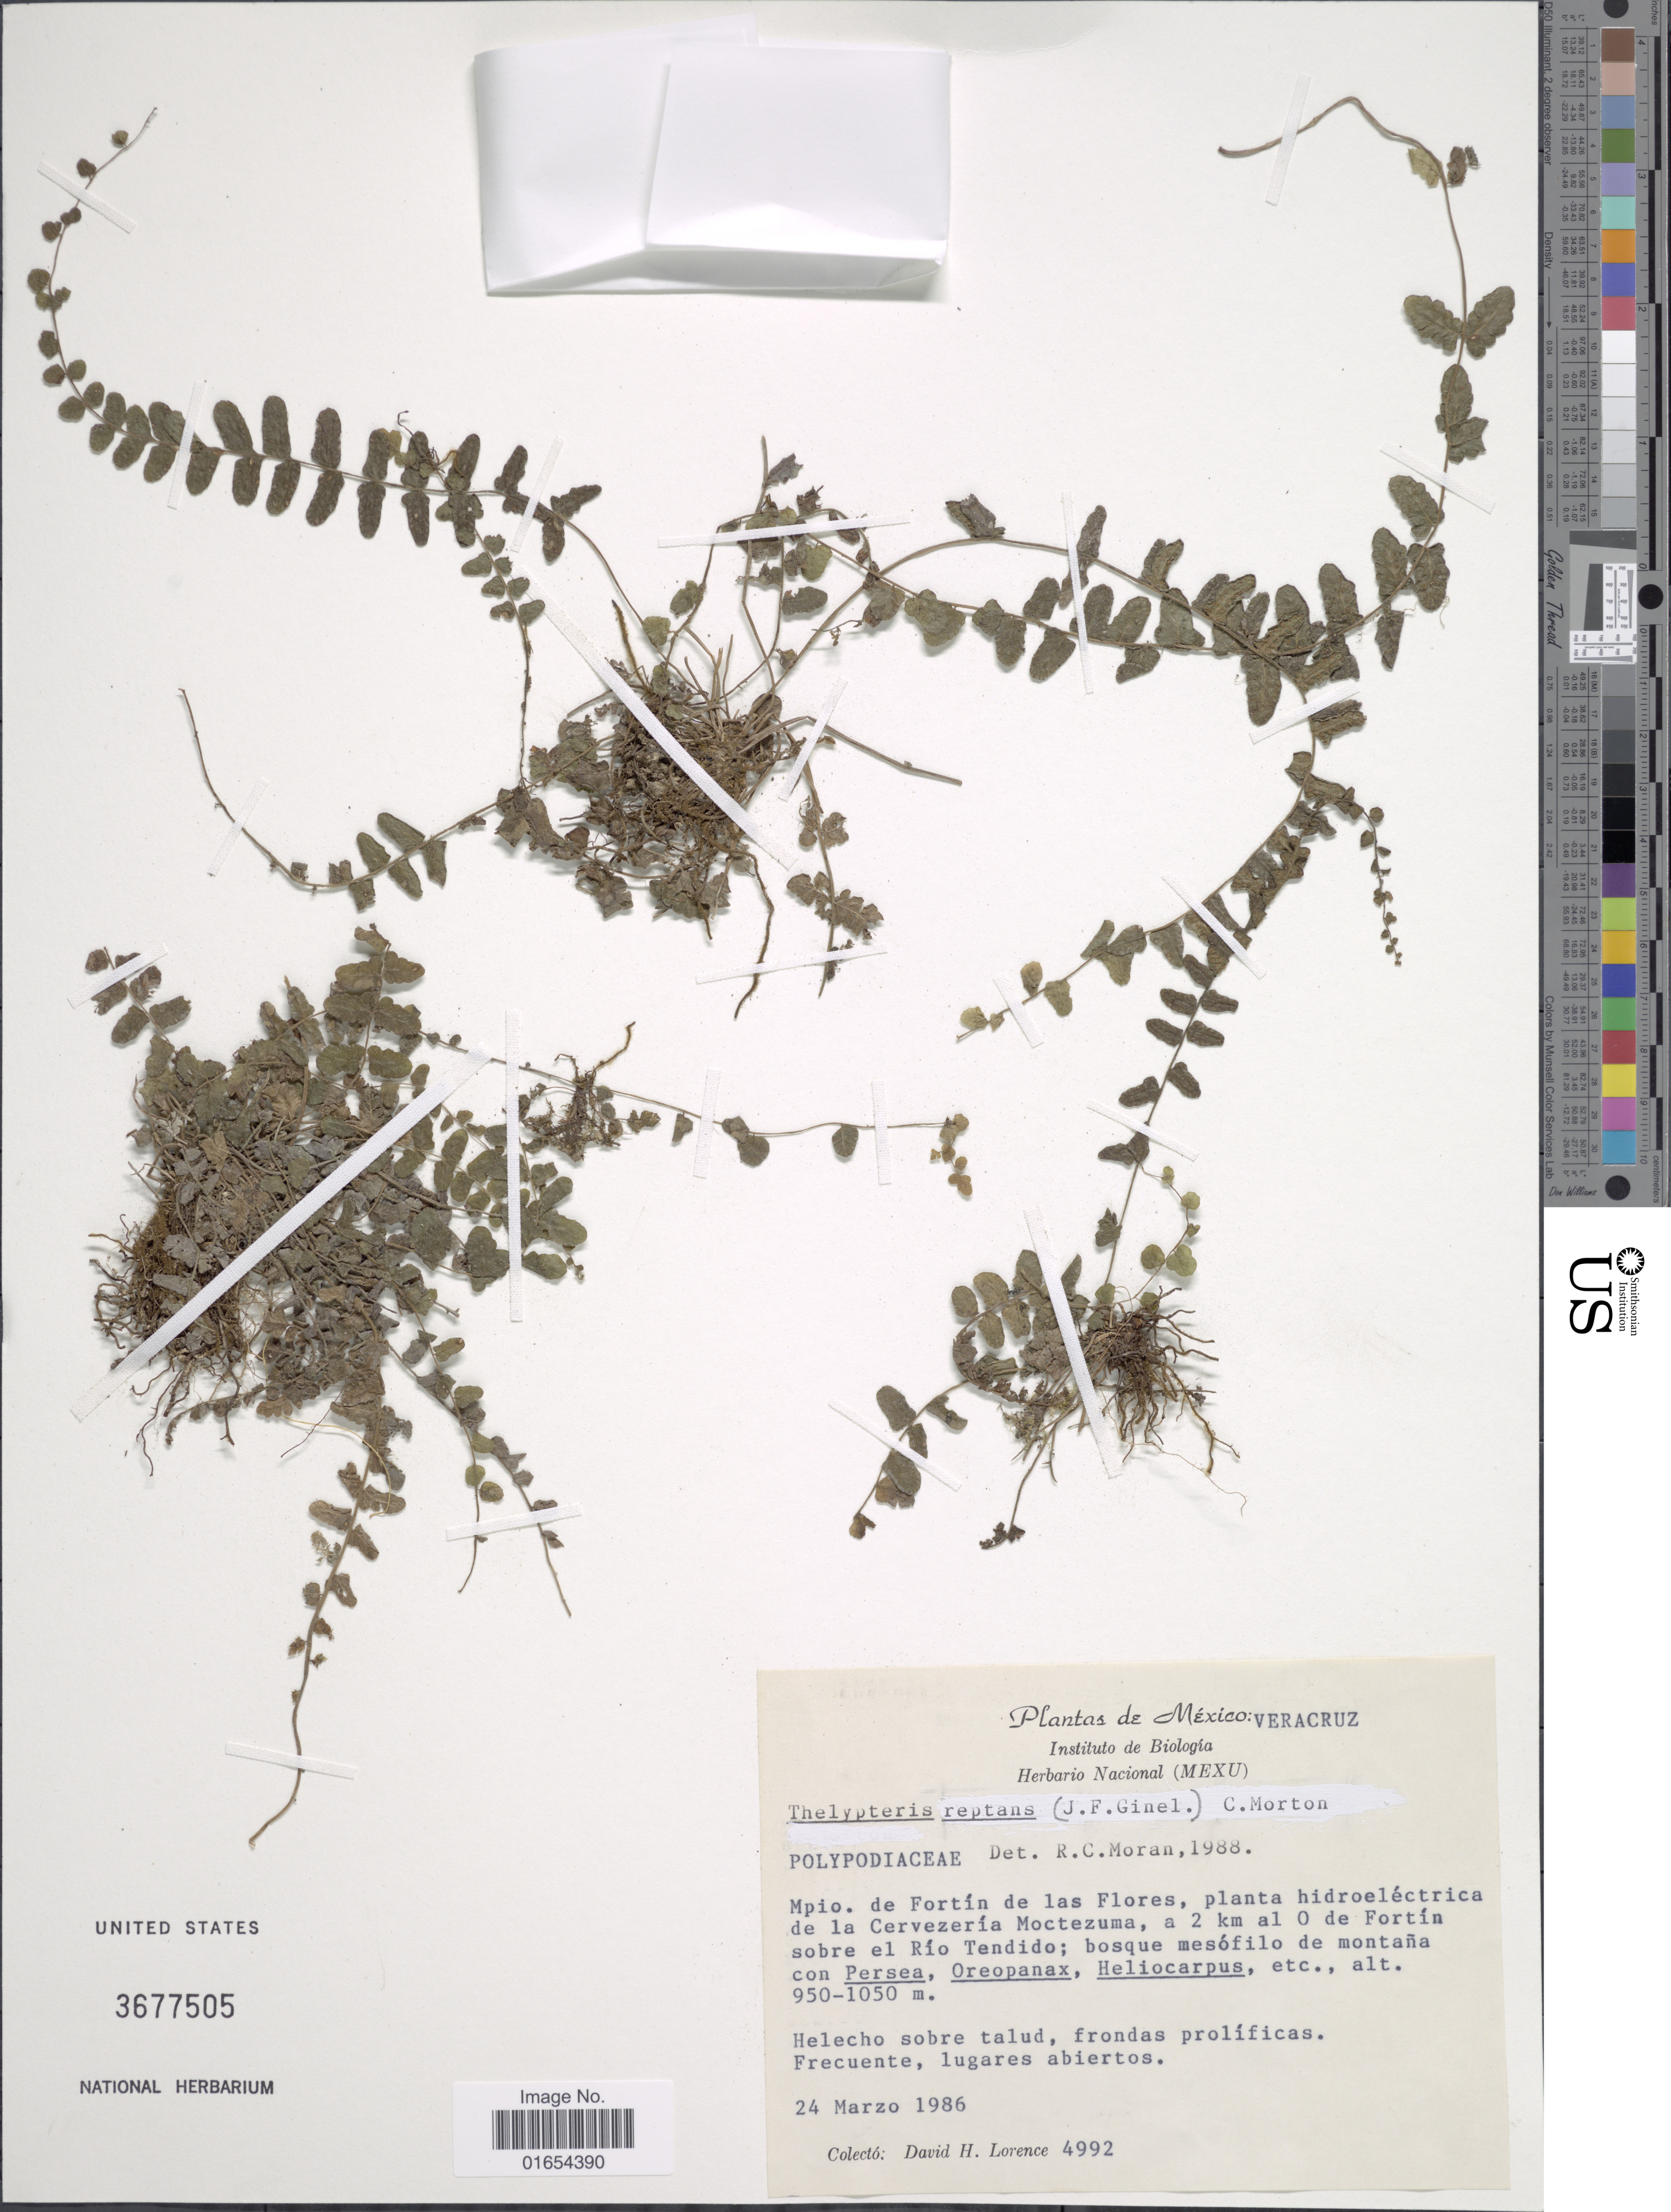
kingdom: Plantae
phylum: Tracheophyta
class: Polypodiopsida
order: Polypodiales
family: Thelypteridaceae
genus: Goniopteris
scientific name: Goniopteris reptans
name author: (J.F. Gmel.) C. Presl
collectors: D. Lorence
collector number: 4992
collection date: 1986-03-24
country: Mexico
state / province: Veracruz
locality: Mpio. de Fortin de las Flores, planta hidroelectrica de la Cervezeria Moctezuma, a 2 km al 0 de Fortin sobre el Rio Tendido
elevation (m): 950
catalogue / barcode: US 3677505